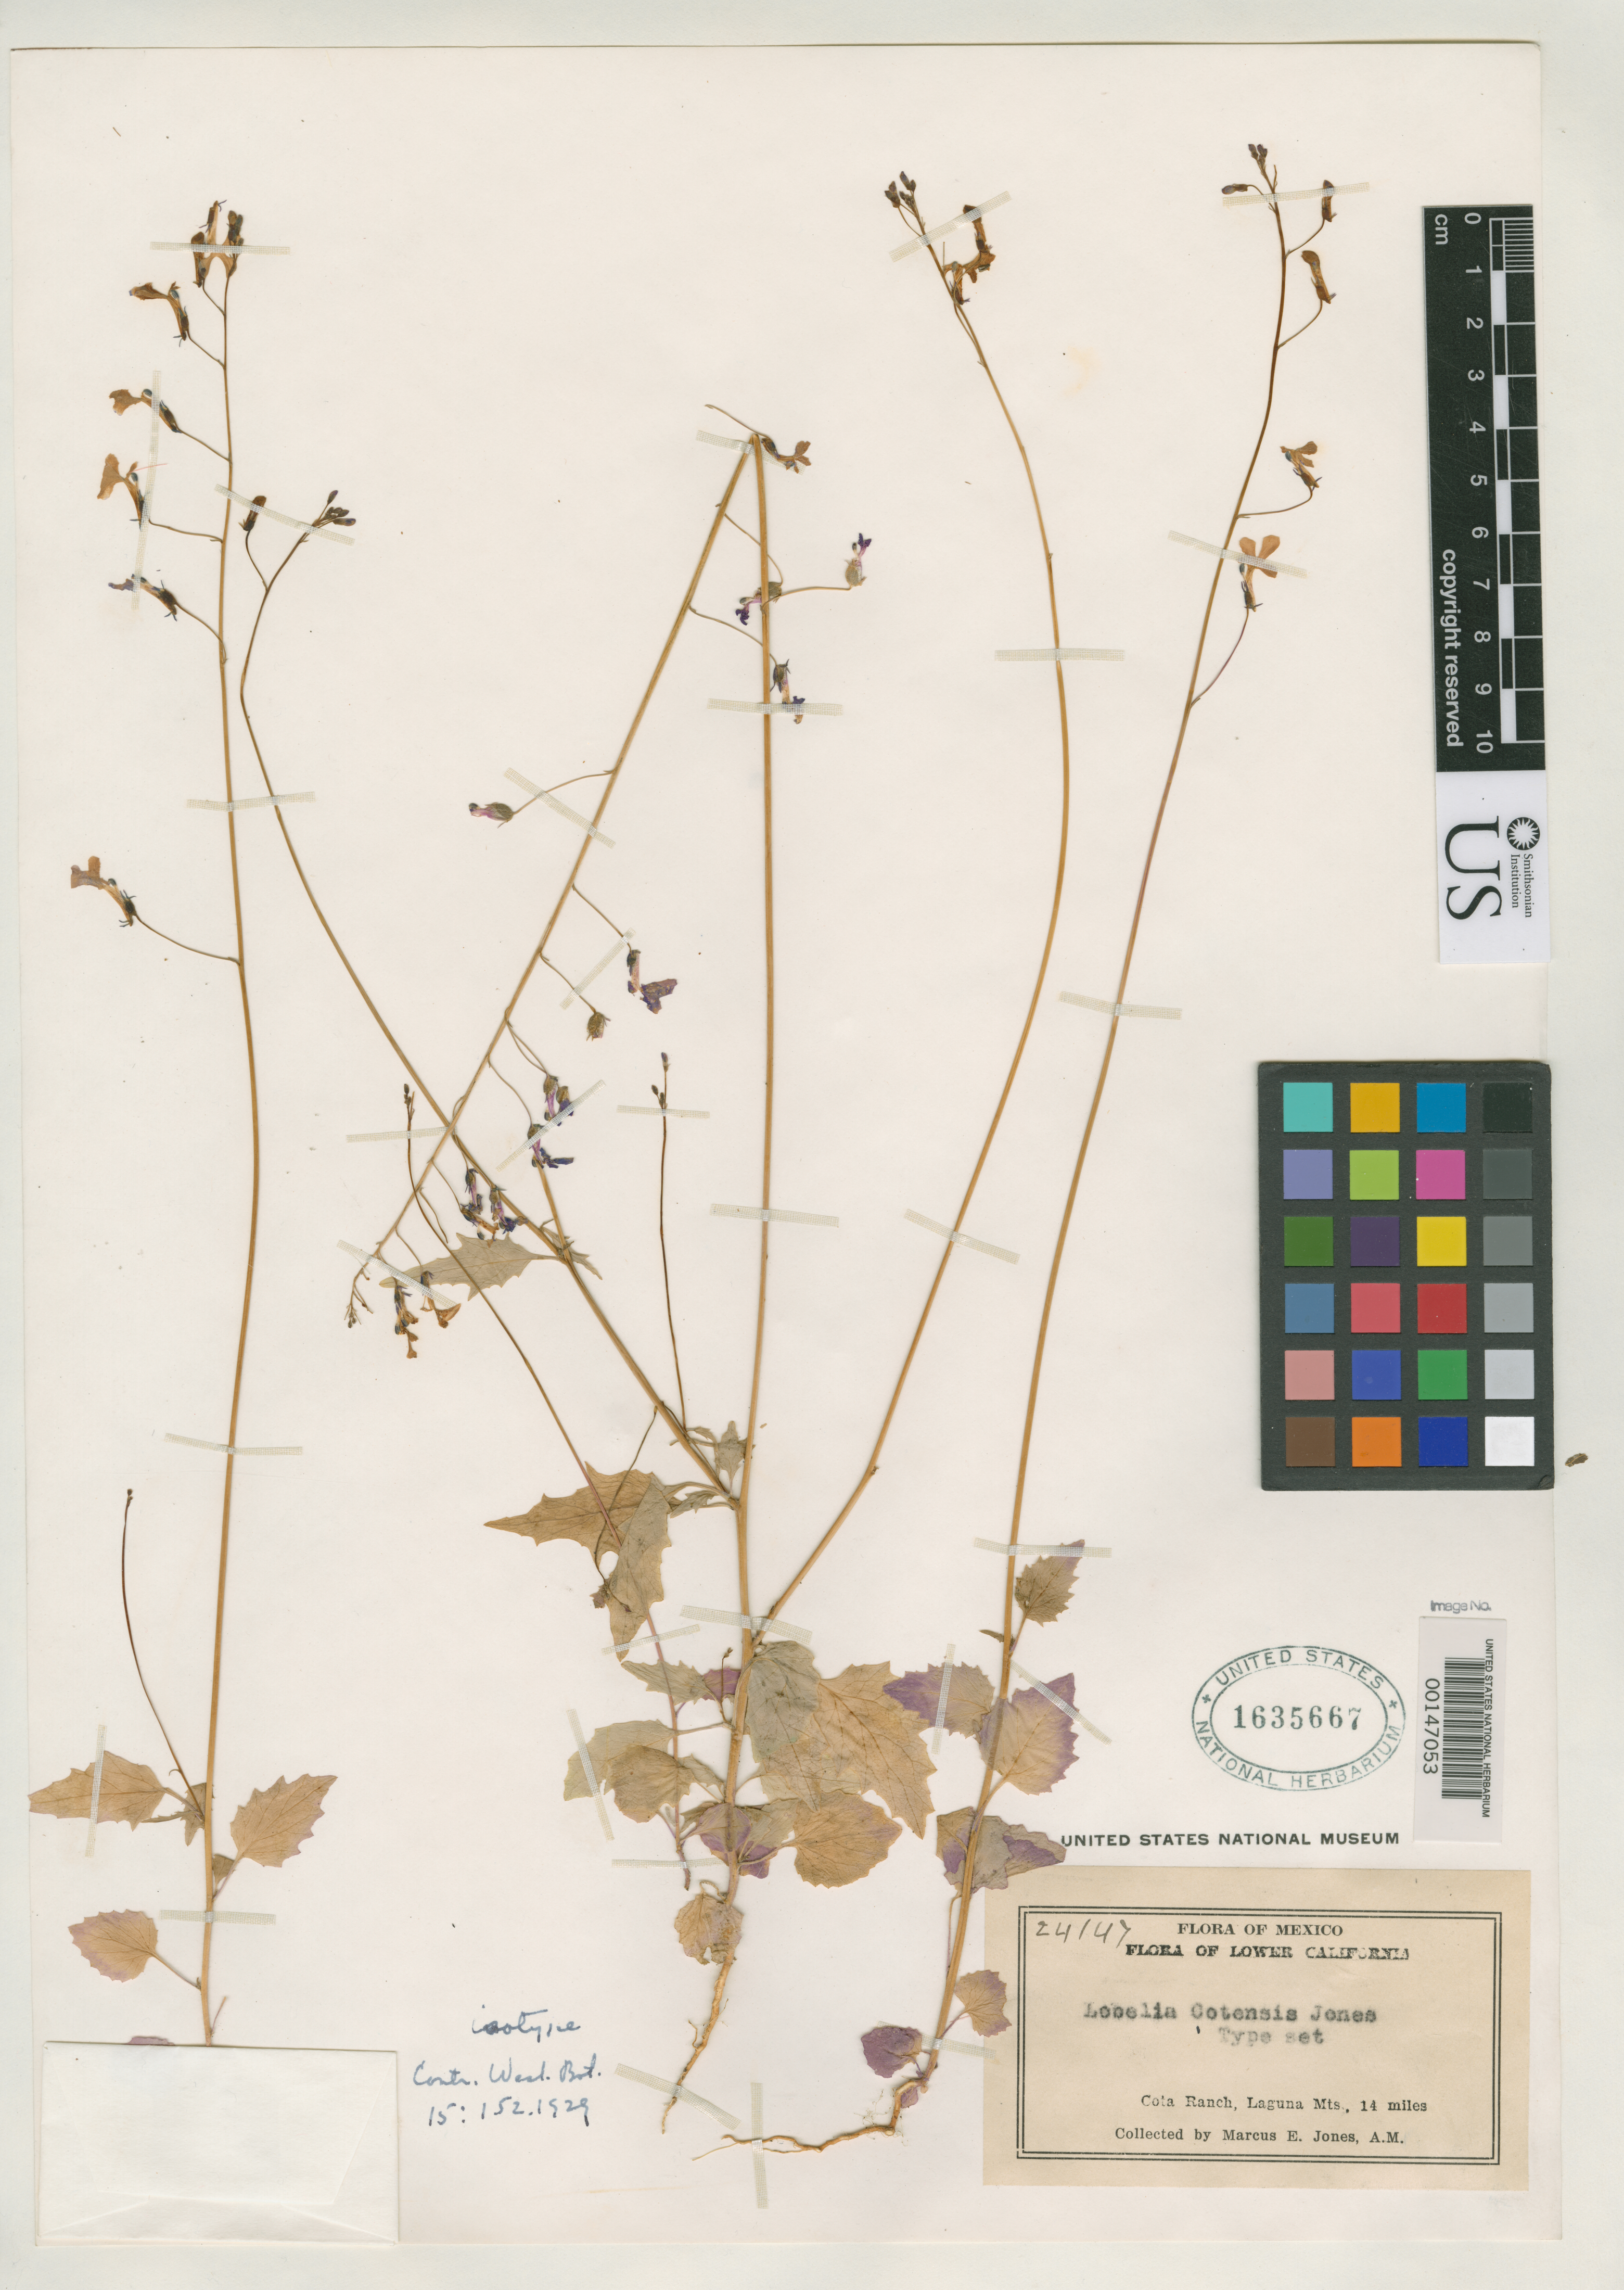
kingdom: Plantae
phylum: Tracheophyta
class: Magnoliopsida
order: Asterales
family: Campanulaceae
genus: Lobelia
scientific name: Lobelia cotensis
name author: M.E. Jones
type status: Isotype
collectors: M. E. Jones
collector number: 24147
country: Mexico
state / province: Baja California Norte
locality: Cota Ranch, Laguna Mountains, 14 miles.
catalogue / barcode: US 1635667